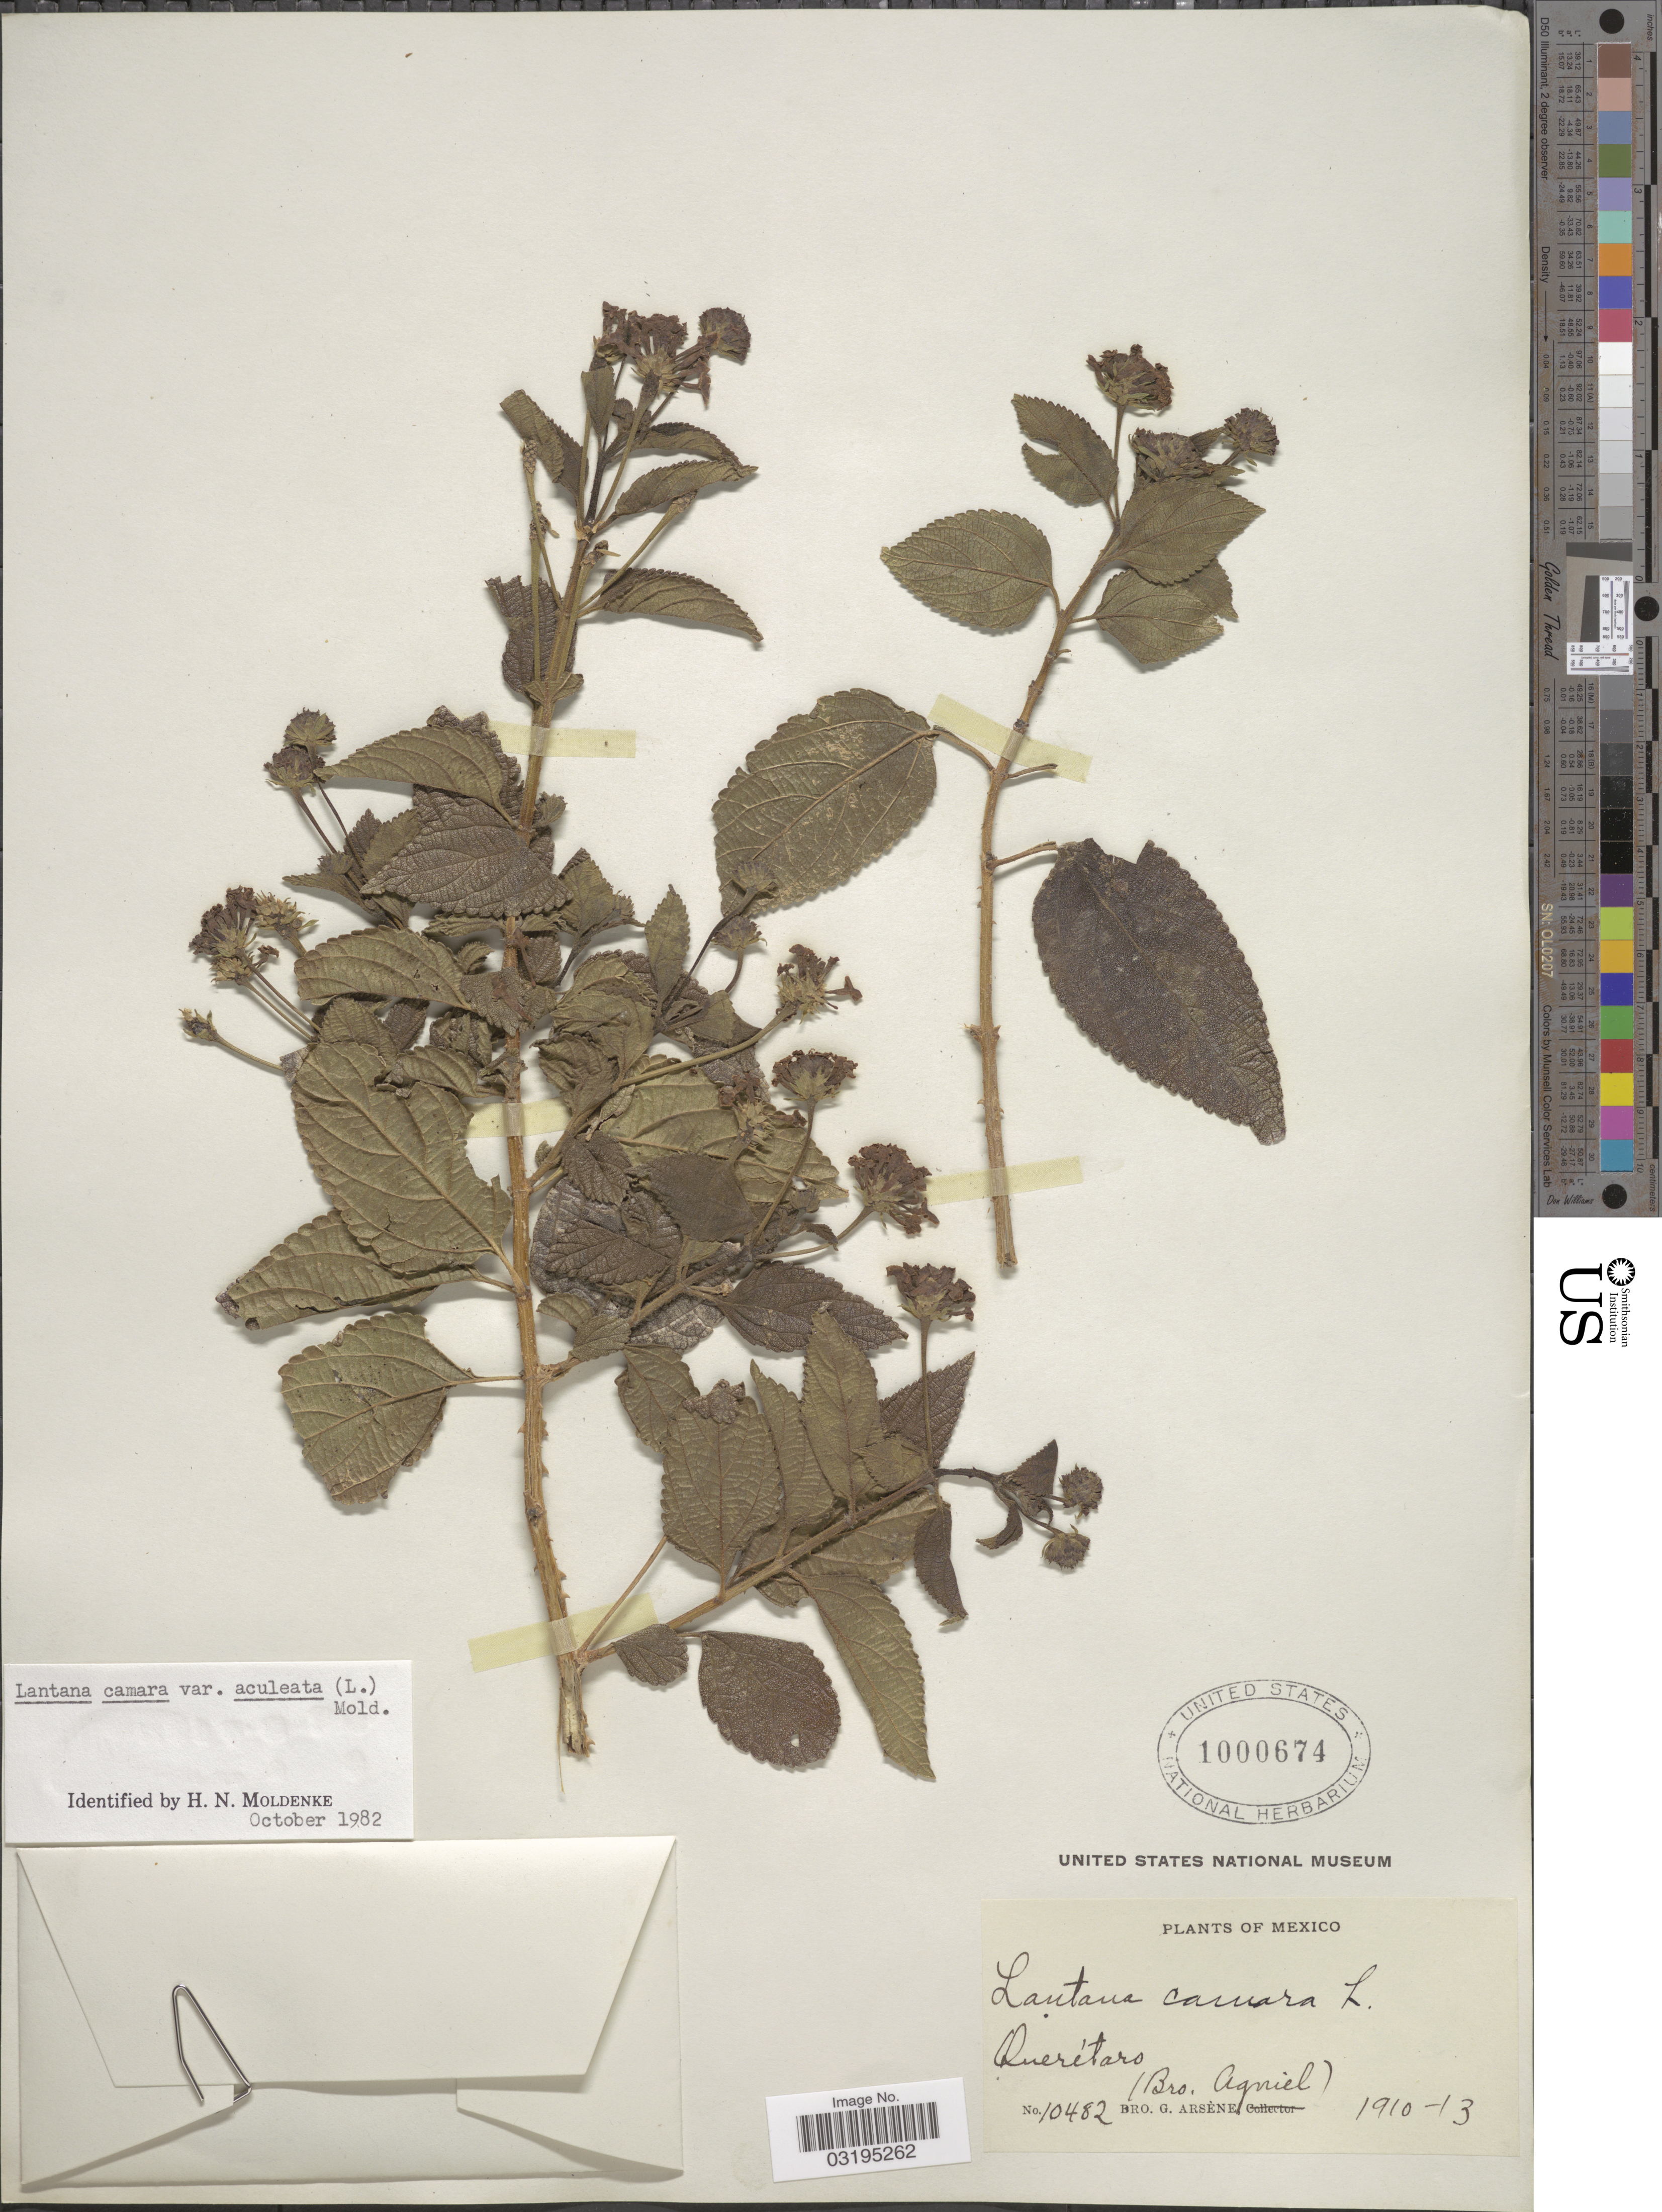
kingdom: Plantae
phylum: Tracheophyta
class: Magnoliopsida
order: Lamiales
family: Verbenaceae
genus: Lantana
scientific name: Lantana camara var. aculeata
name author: (L.) Moldenke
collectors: Bro. G. Arsène & Bro. Agniel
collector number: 10482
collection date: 1910/1913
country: Mexico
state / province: Querétaro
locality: Querétaro.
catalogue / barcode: US 1000674